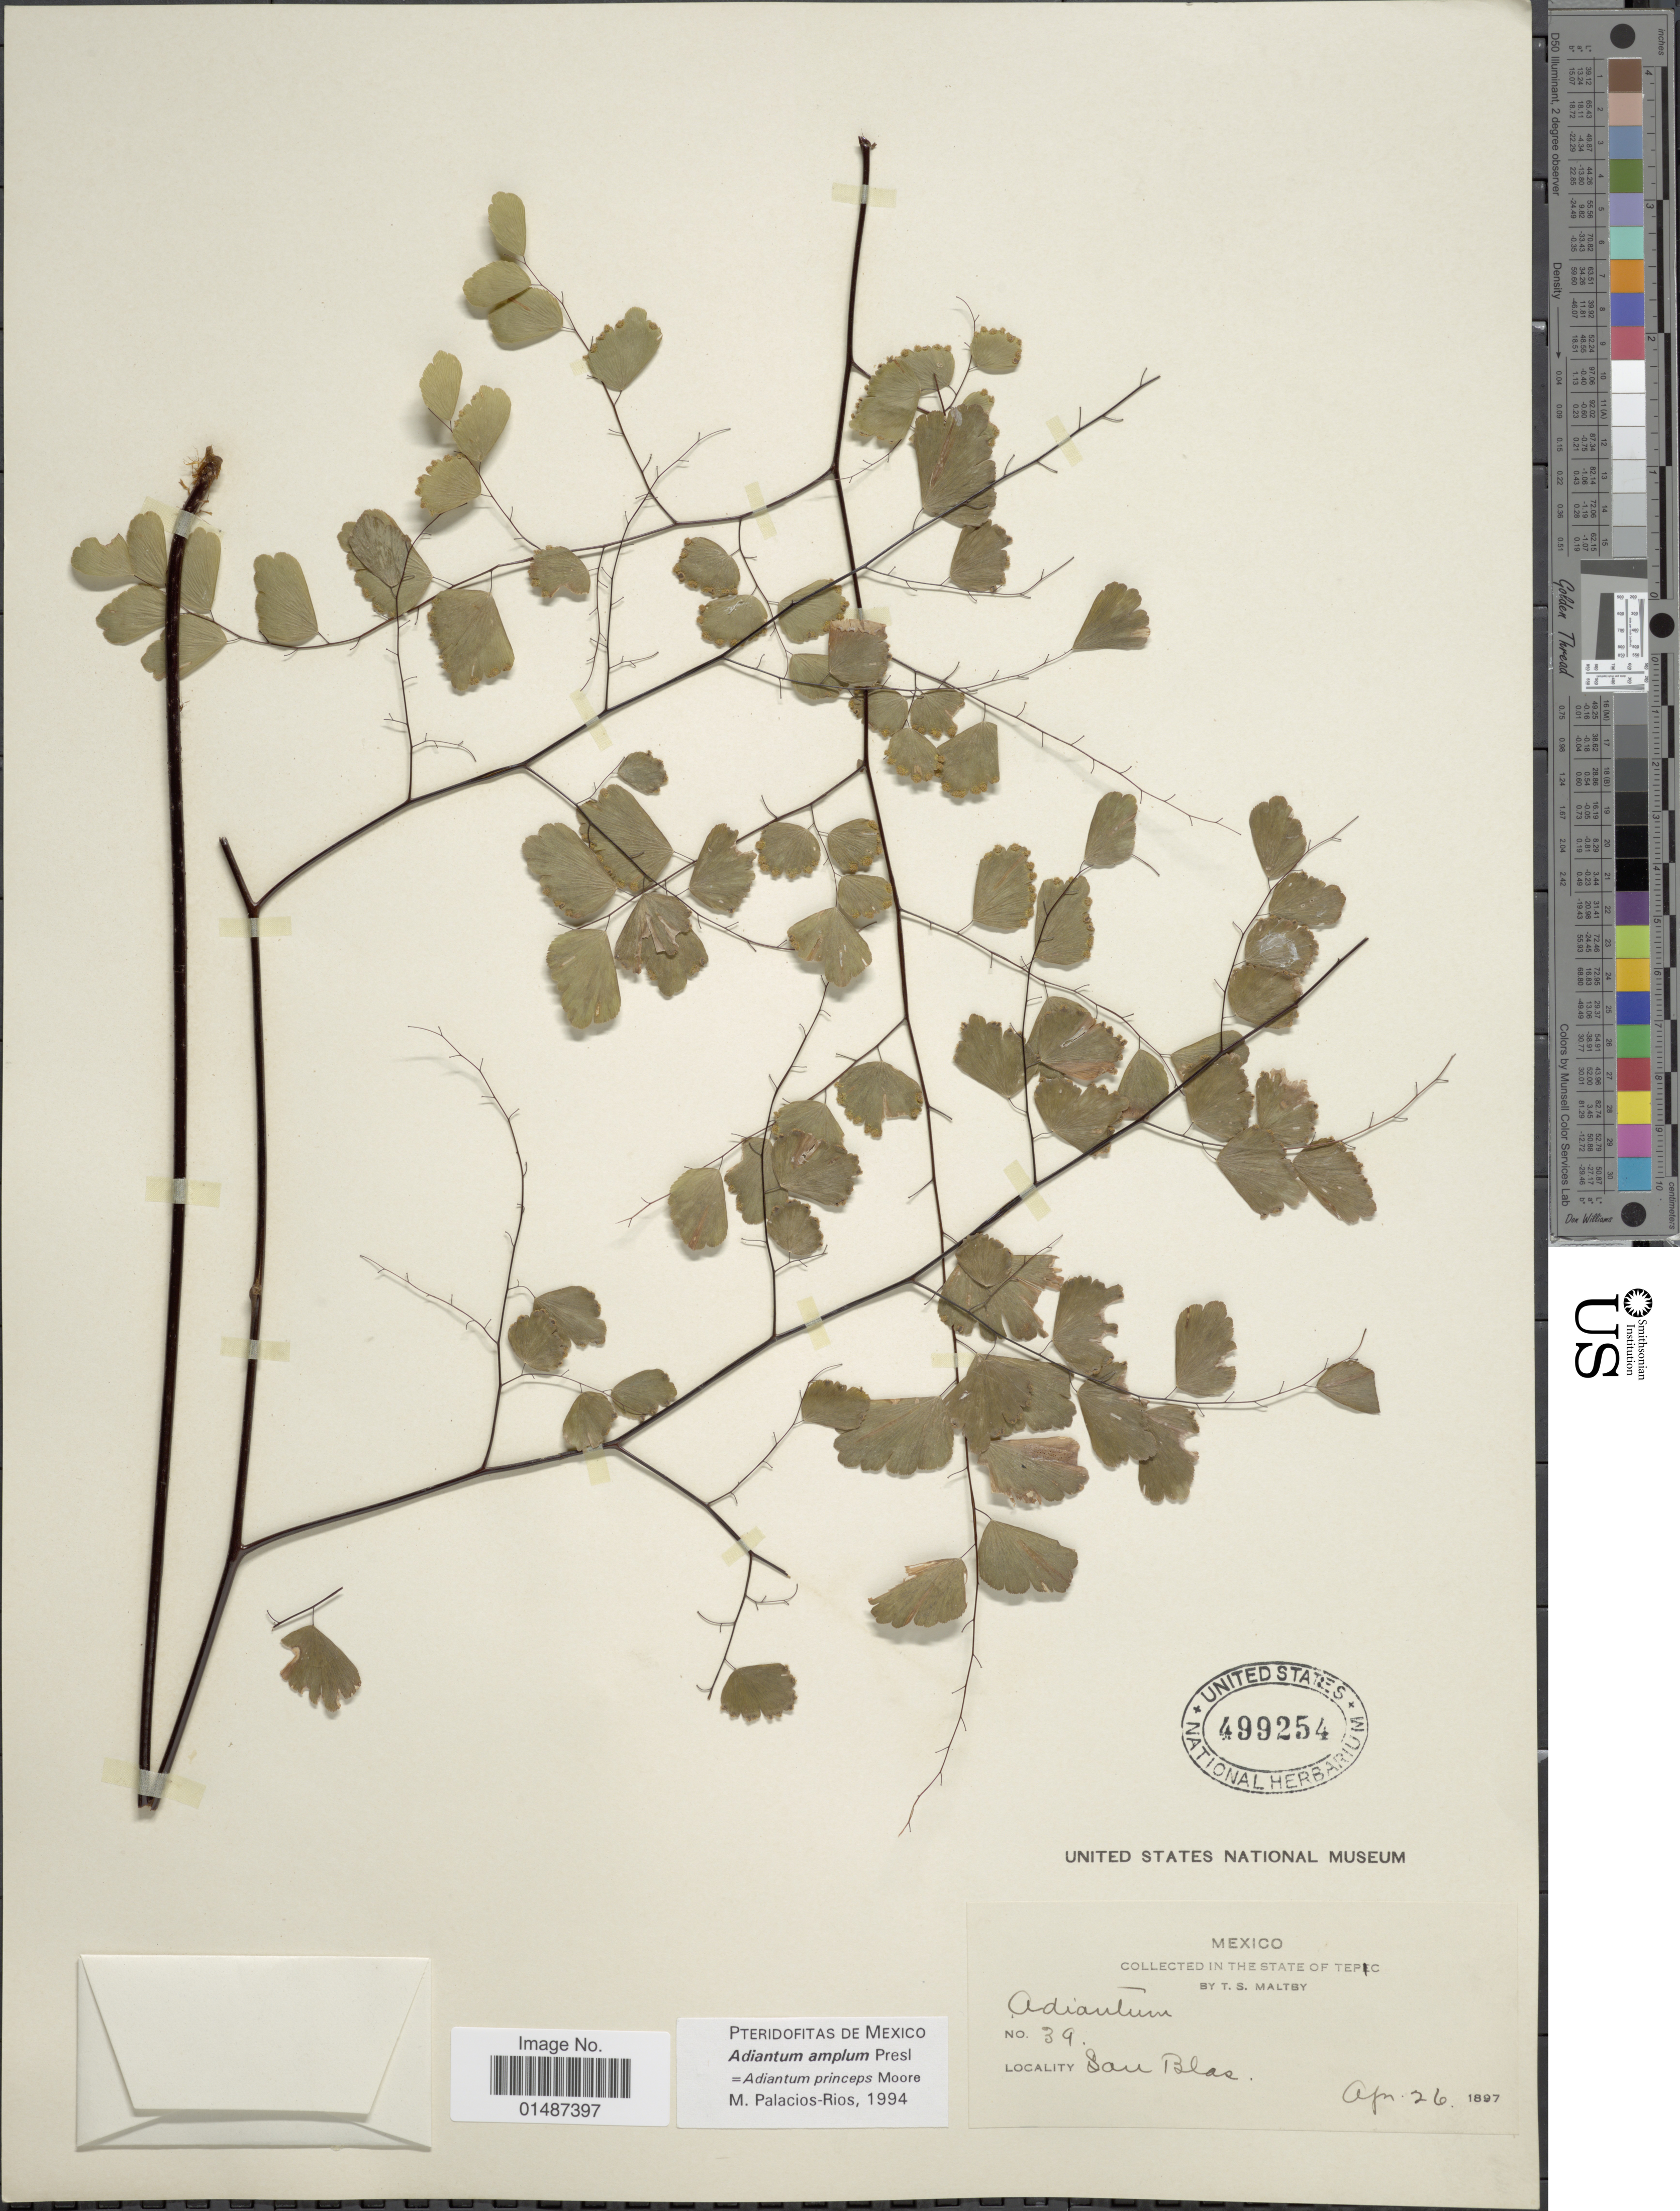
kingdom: Plantae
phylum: Tracheophyta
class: Polypodiopsida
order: Polypodiales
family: Pteridaceae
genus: Adiantum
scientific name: Adiantum amplum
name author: C. Presl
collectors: T. S. Maltby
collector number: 39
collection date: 1897-04-26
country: Mexico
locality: In the State of Tepc. San Blas.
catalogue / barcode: US 499254